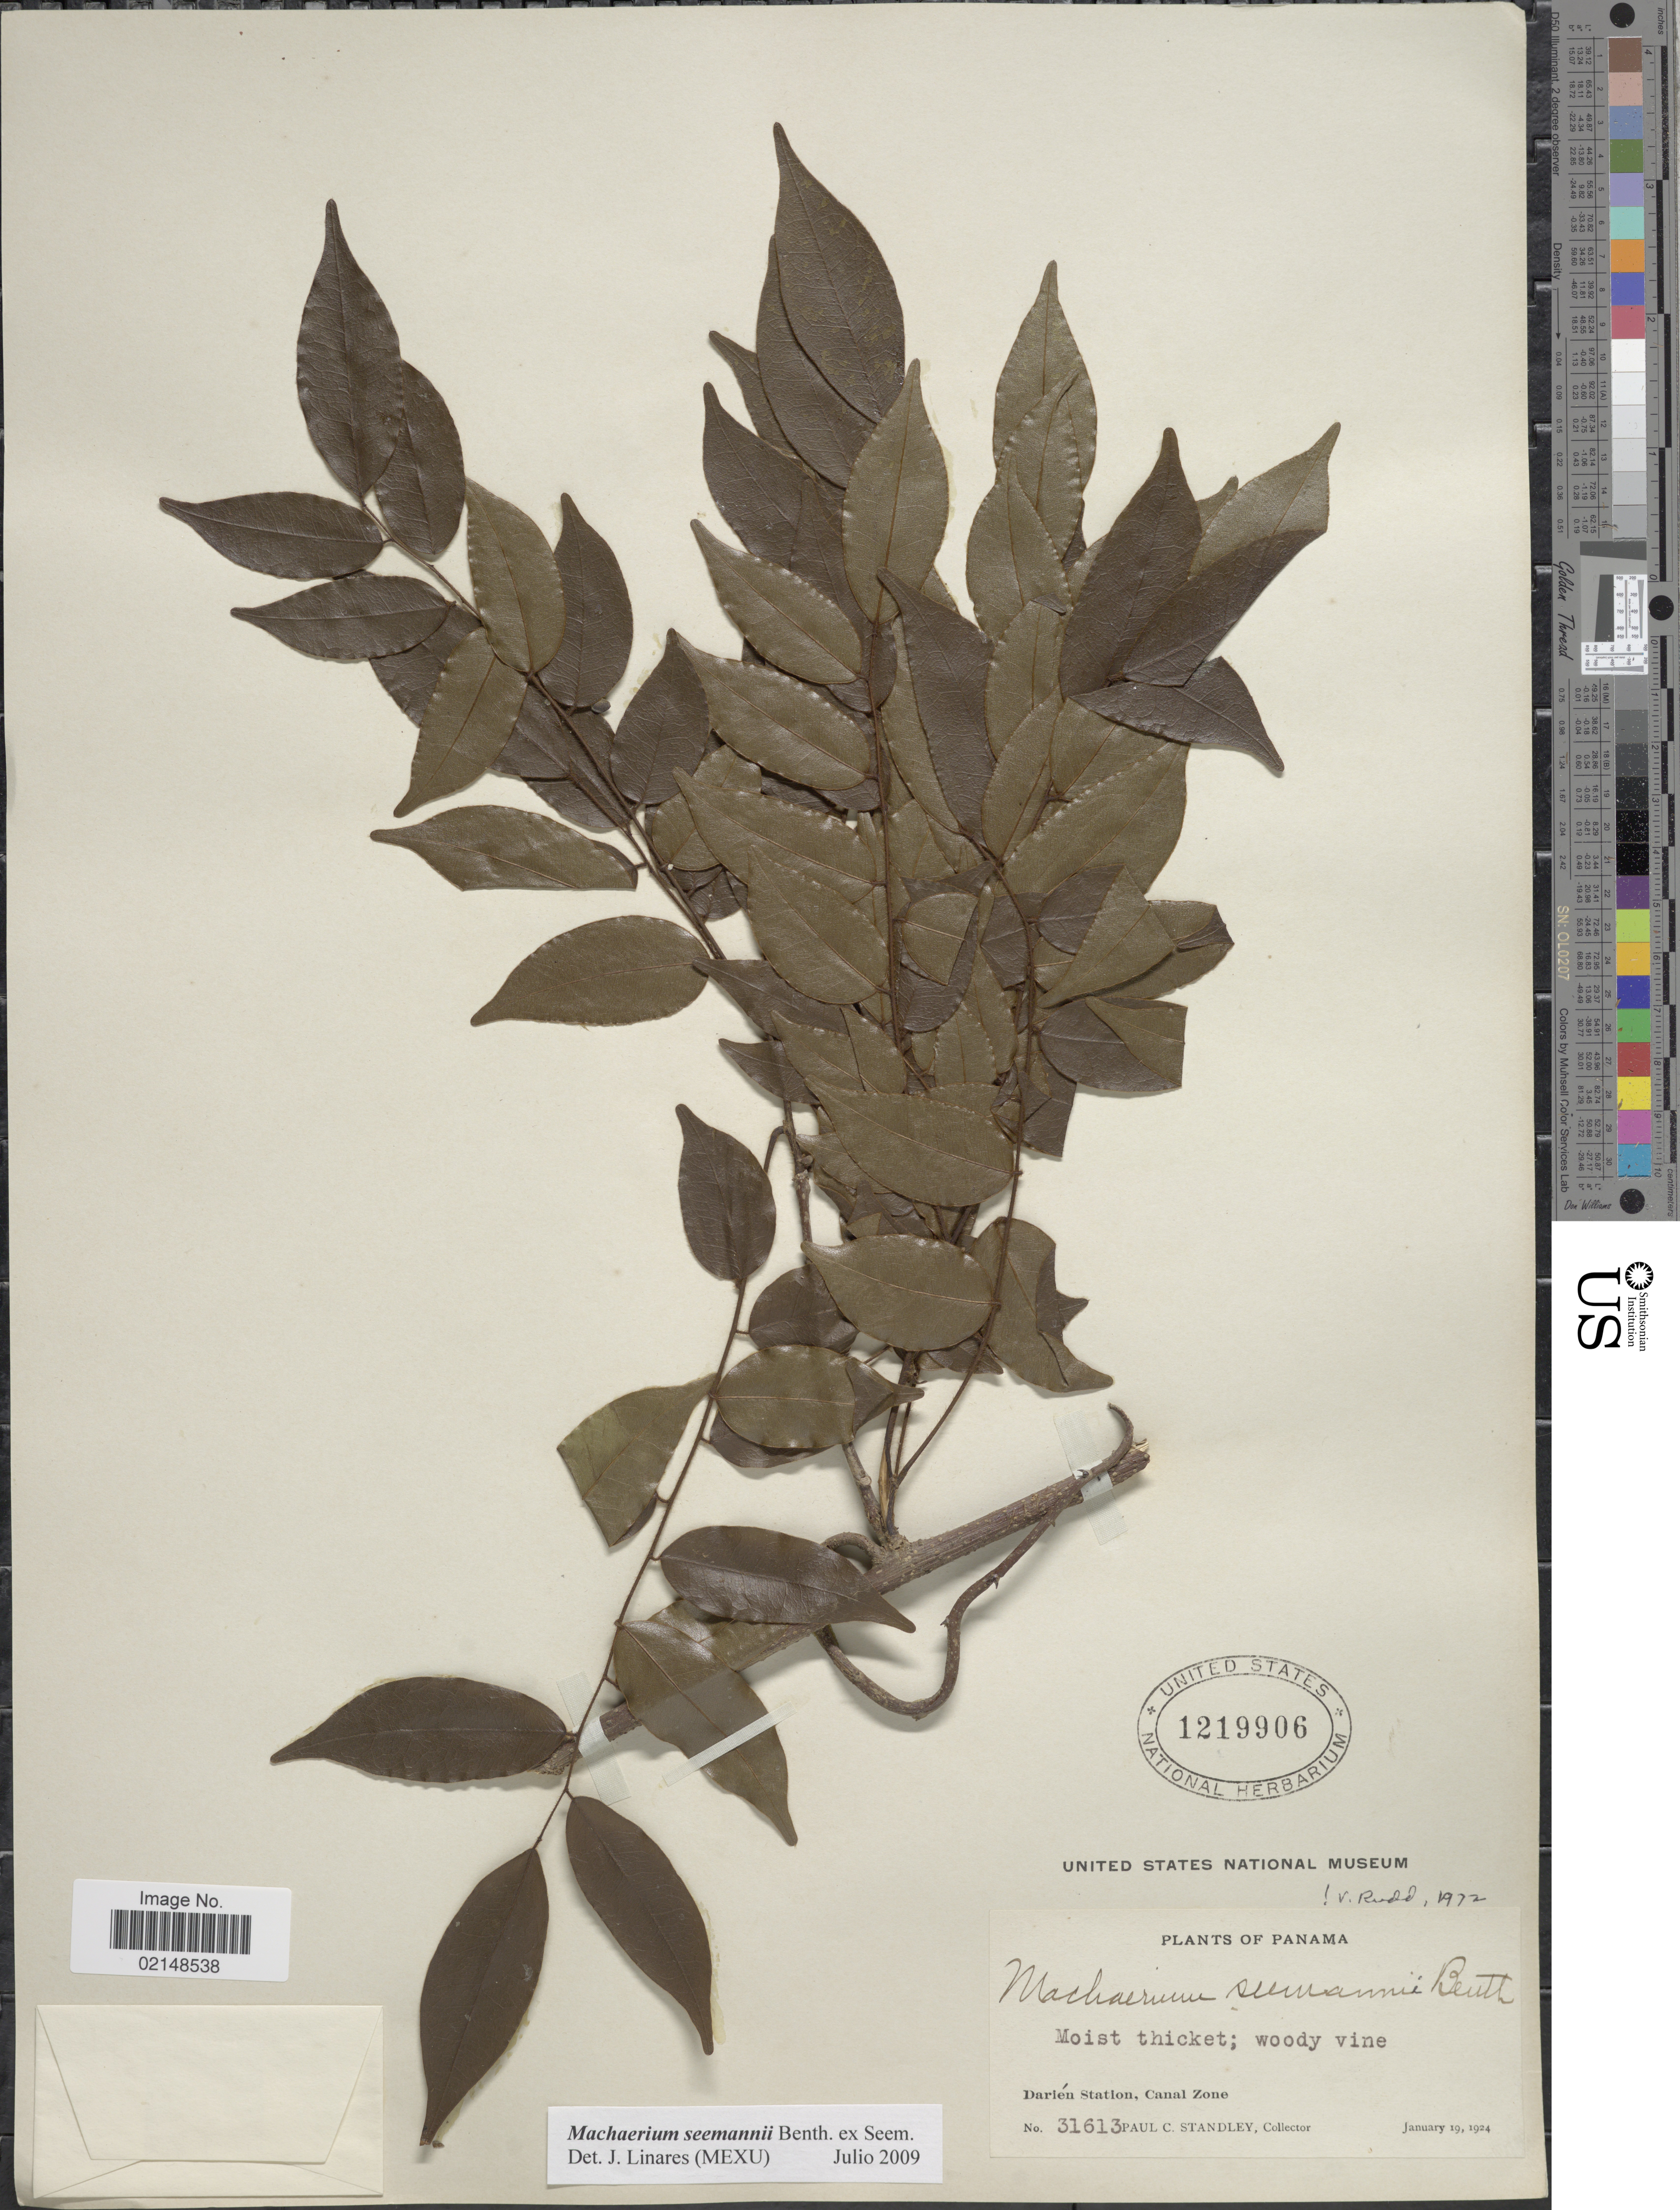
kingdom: Plantae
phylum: Tracheophyta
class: Magnoliopsida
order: Fabales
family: Fabaceae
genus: Machaerium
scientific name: Machaerium seemanni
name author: Benth. in Seem.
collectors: P. C. Standley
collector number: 31613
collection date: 1924-01-19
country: Panama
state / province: Colón / Panamá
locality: Moist thicket, Darien Station, Canal Zone.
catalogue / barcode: US 1219906